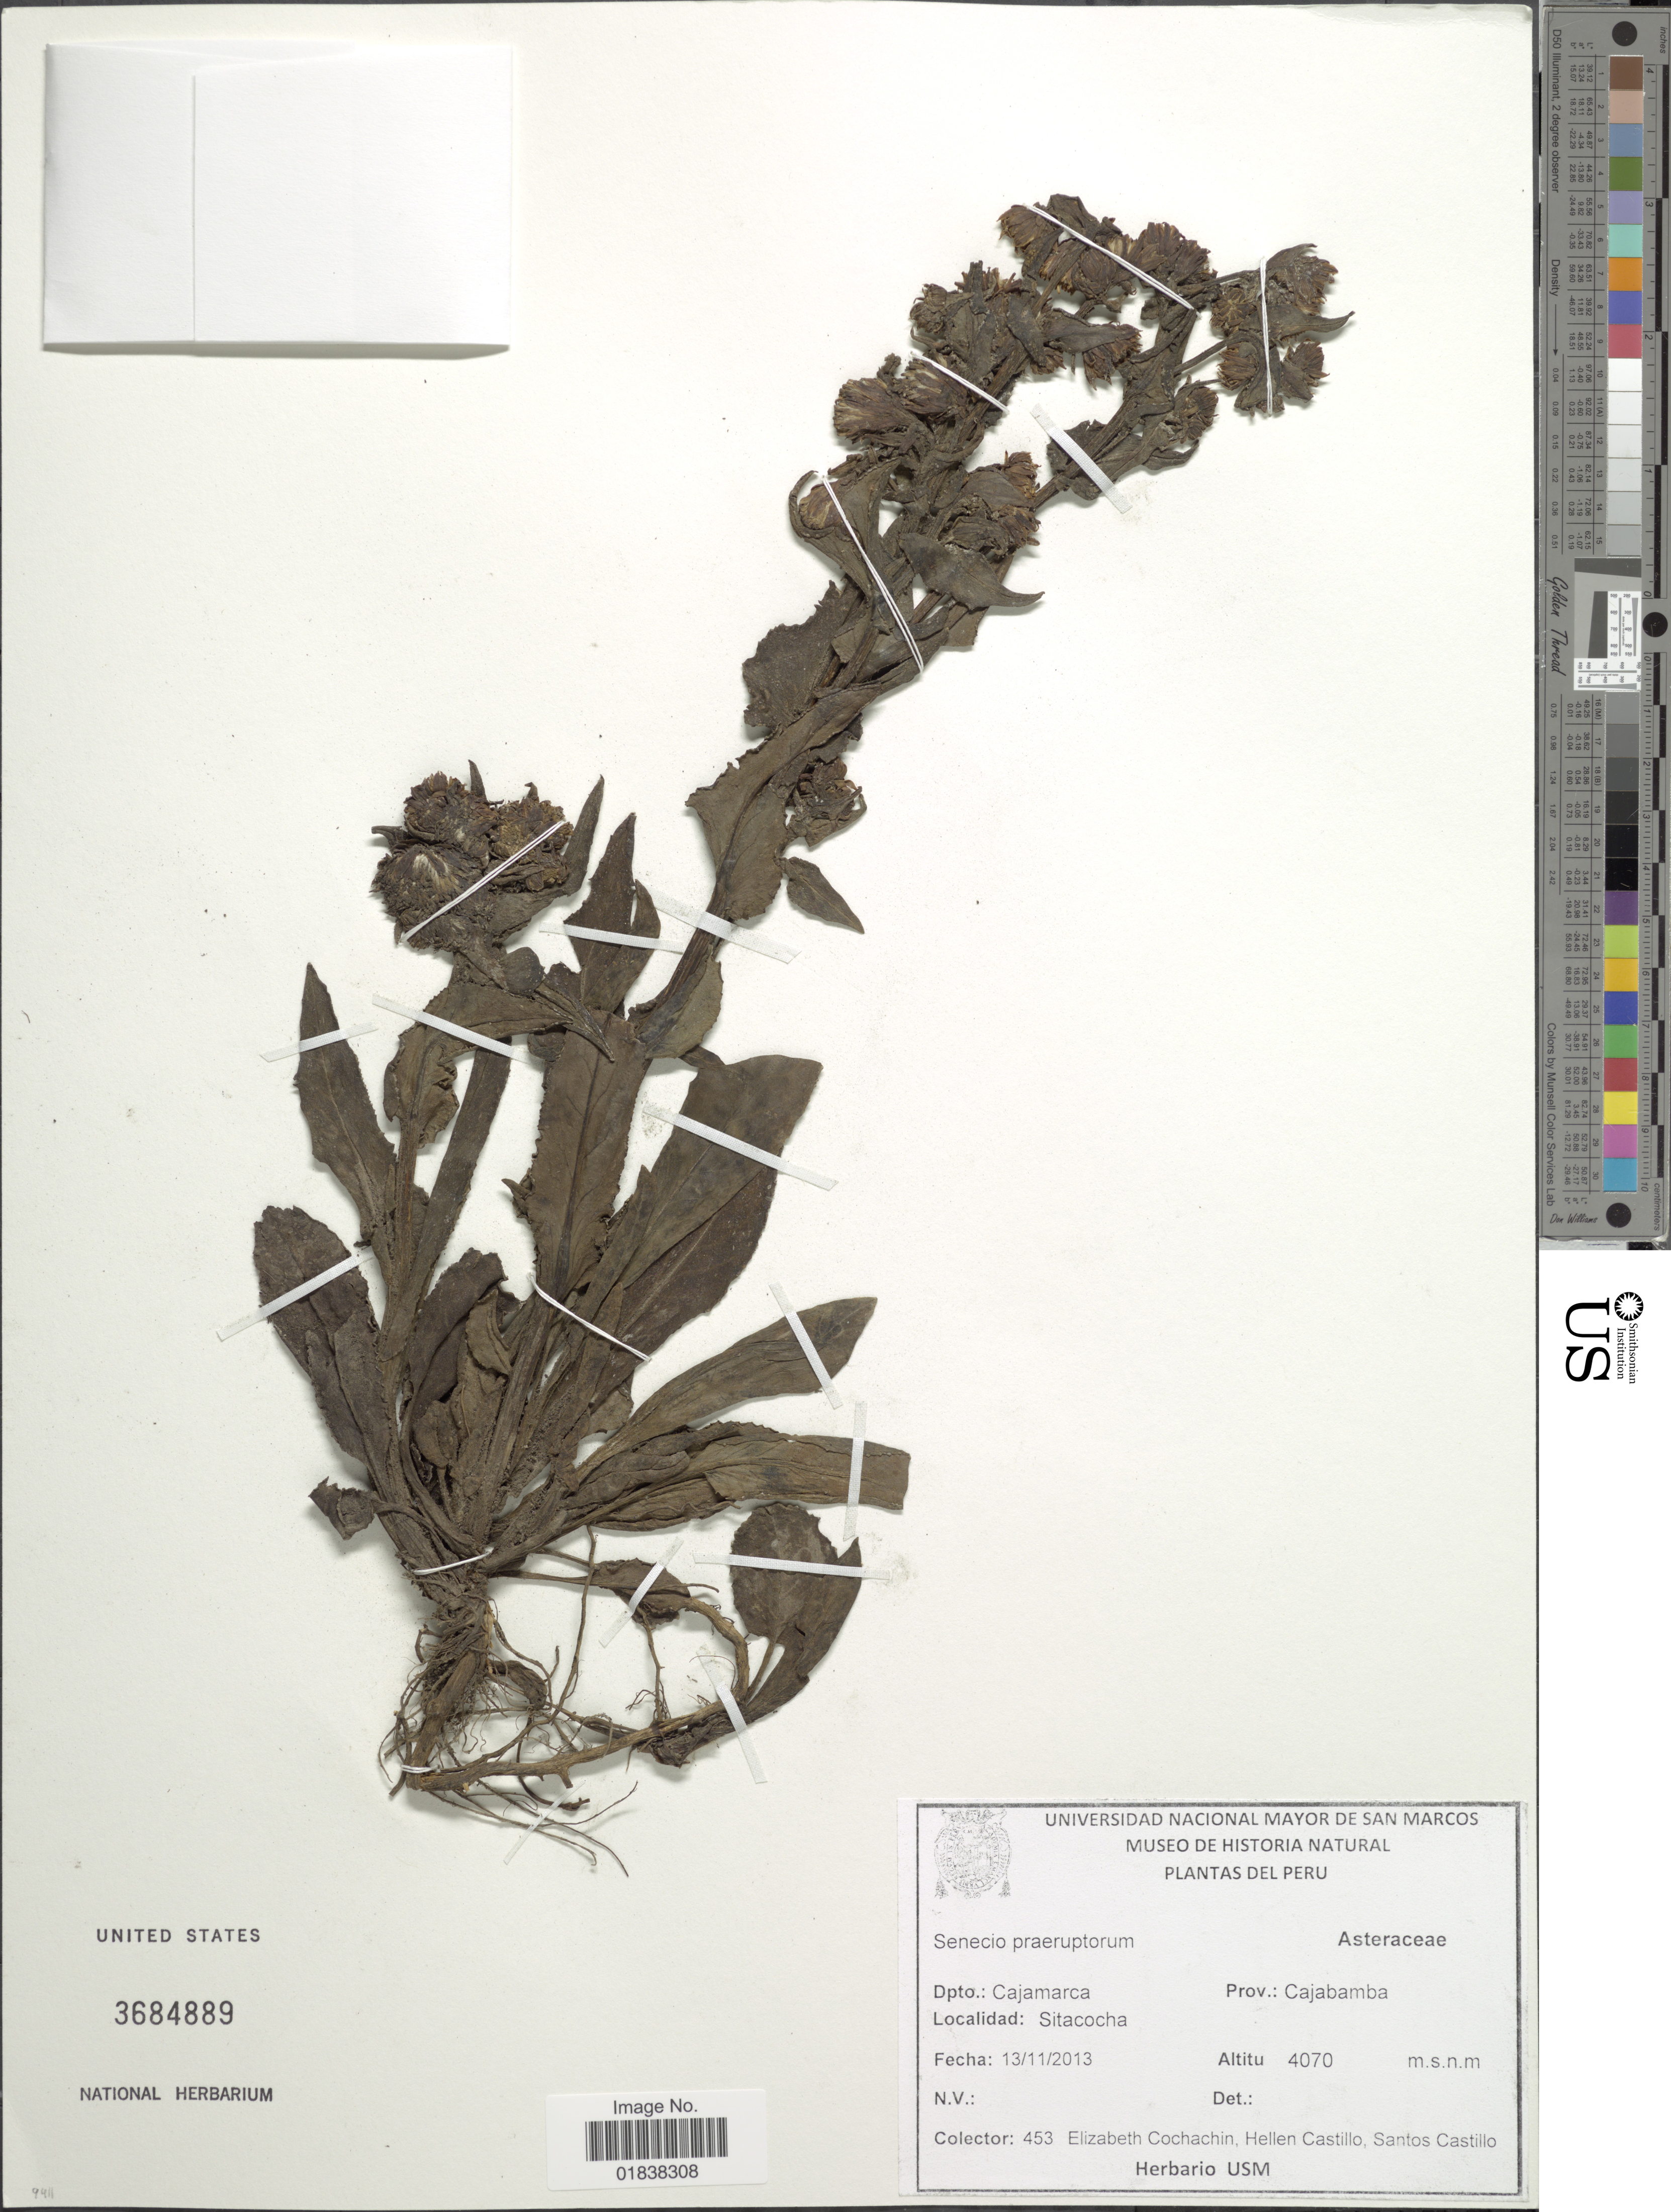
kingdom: Plantae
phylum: Tracheophyta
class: Magnoliopsida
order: Asterales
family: Asteraceae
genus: Senecio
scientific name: Senecio tephrosioides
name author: Turcz.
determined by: Salomon, Luciana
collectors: E. Cochachin Guerrero, H. Castillo & S. Castillo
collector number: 453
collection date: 2013-11-13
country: Peru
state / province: Cajamarca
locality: Prov. Cajabamba, Sitacocha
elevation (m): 4070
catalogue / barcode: US 3684889